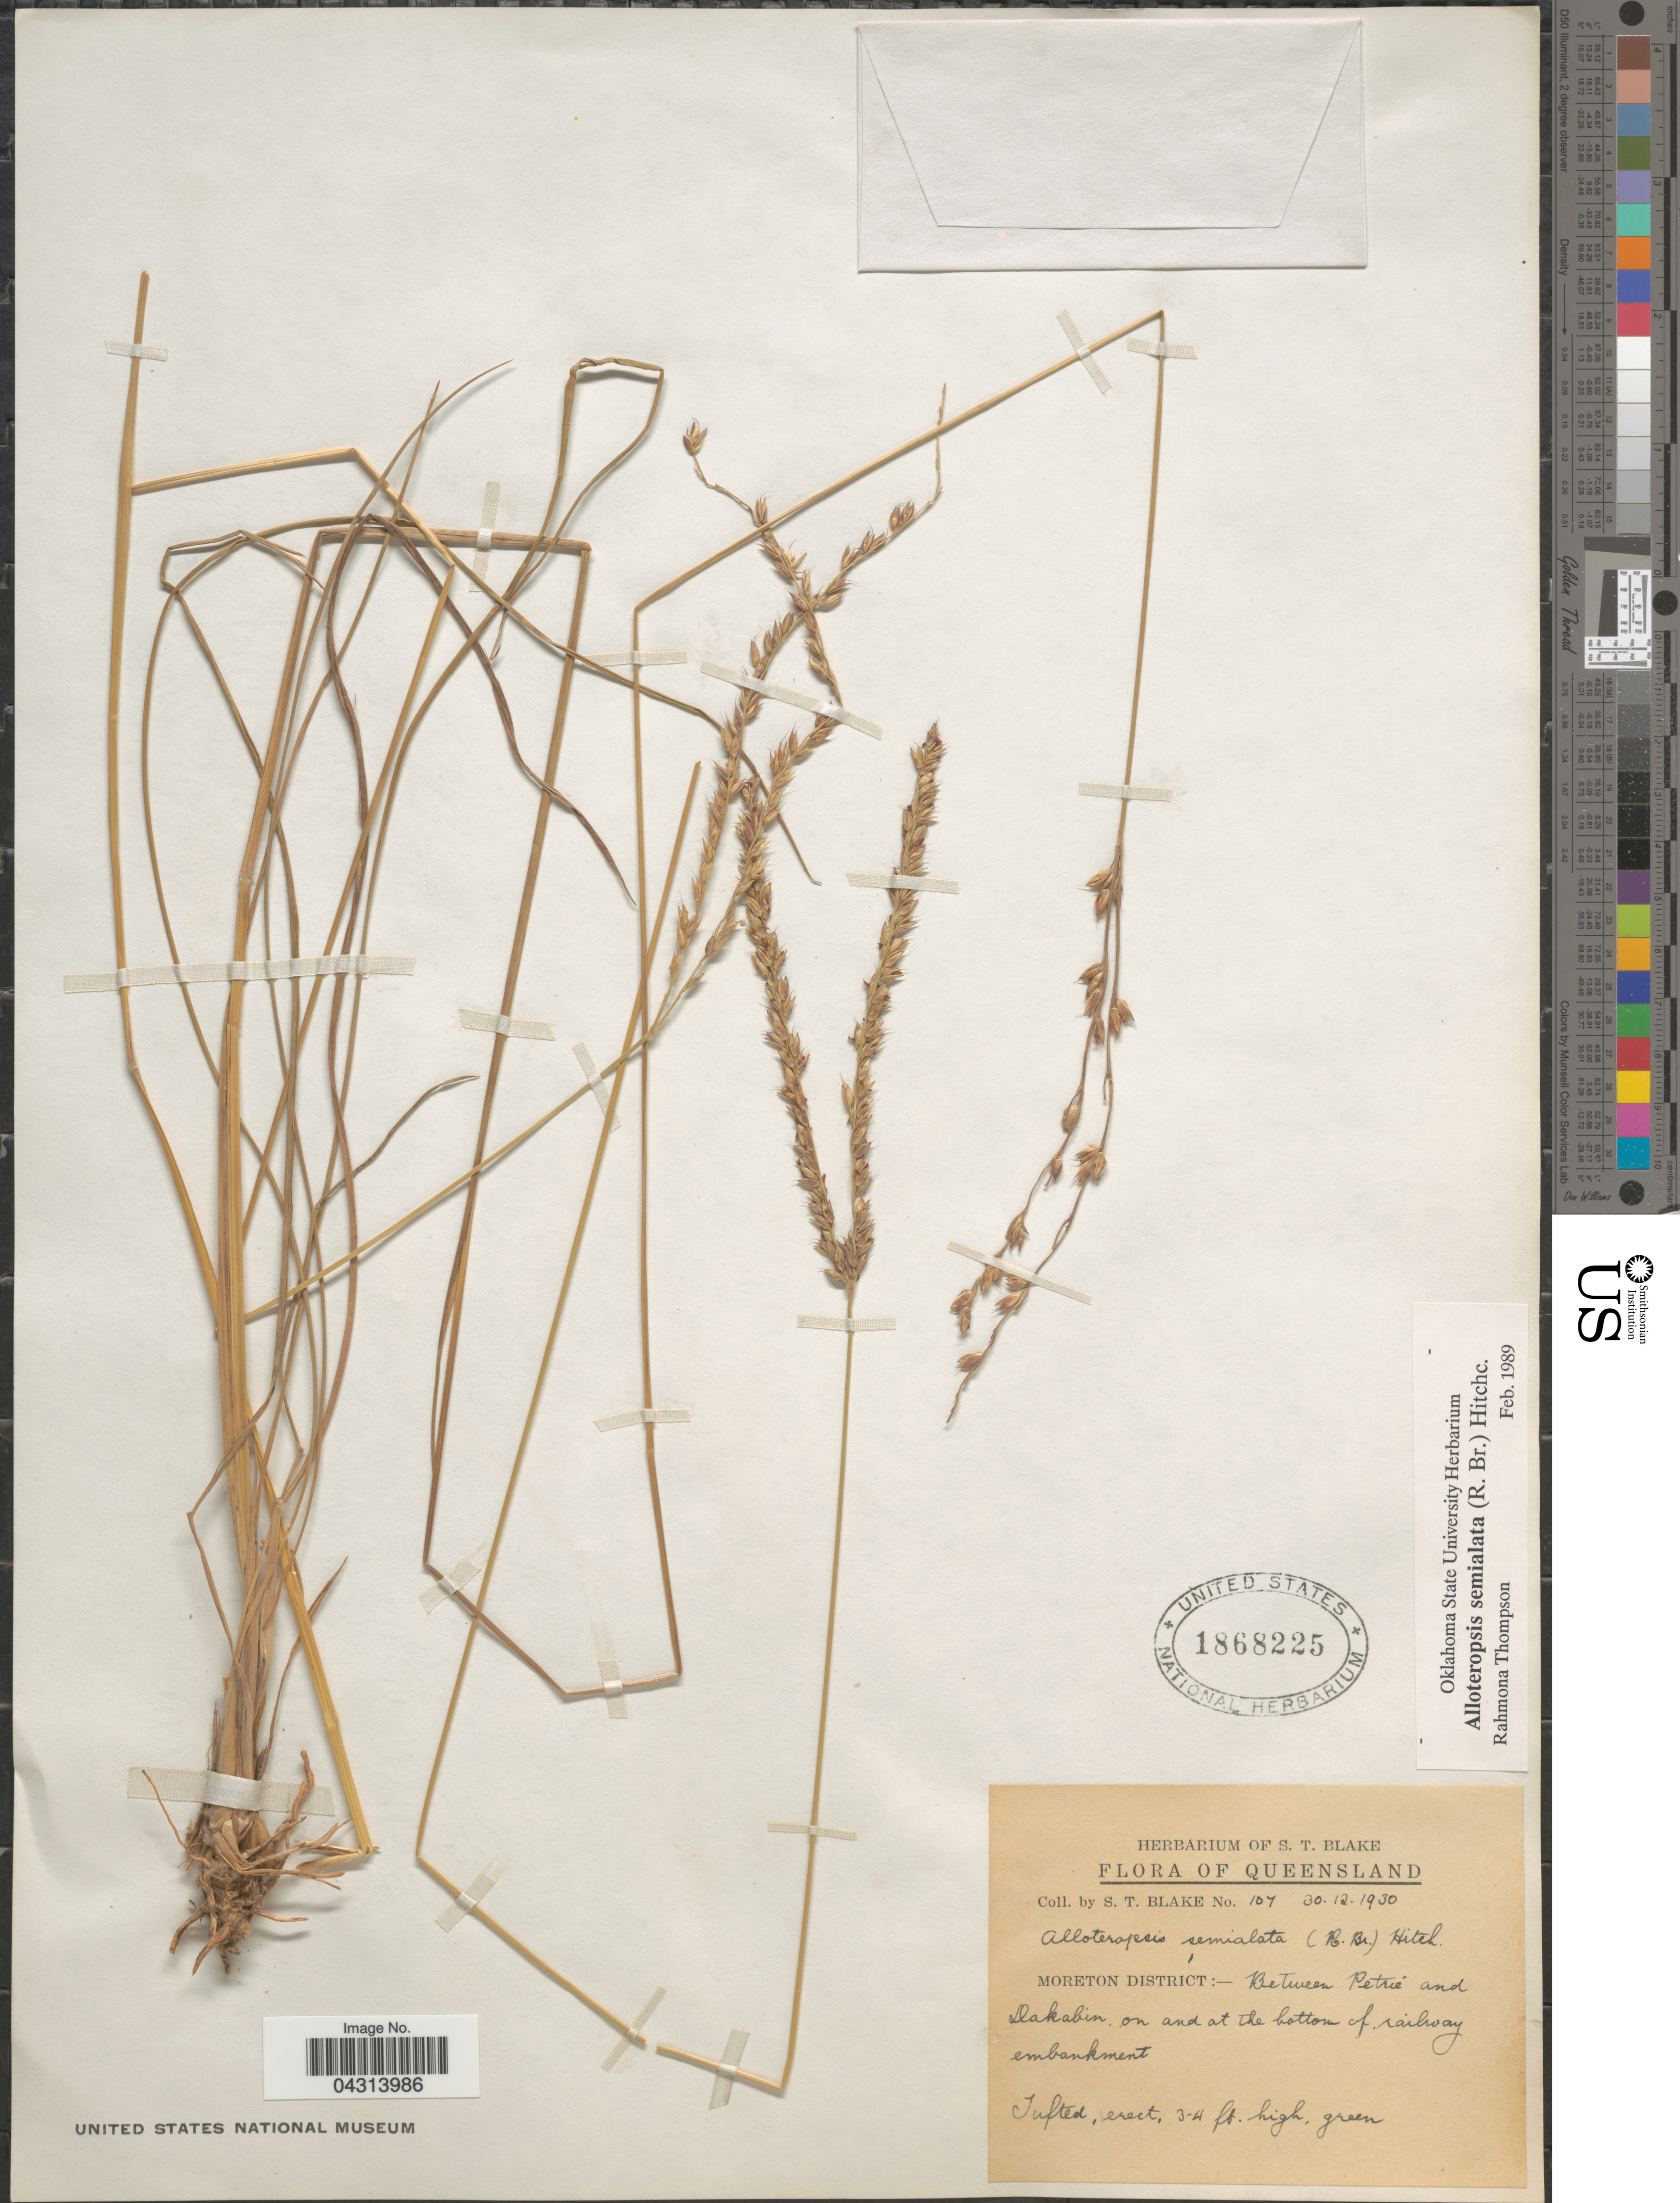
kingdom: Plantae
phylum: Tracheophyta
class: Liliopsida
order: Poales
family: Poaceae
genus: Alloteropsis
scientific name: Alloteropsis semialata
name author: (R. Br.) Hitchc.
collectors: S. T. Blake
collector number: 107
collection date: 1930-12-30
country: Australia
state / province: Queensland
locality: Moreton District:- Between Petrie and Dakabin on and at the bottom of railway embankment.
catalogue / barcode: US 1868225